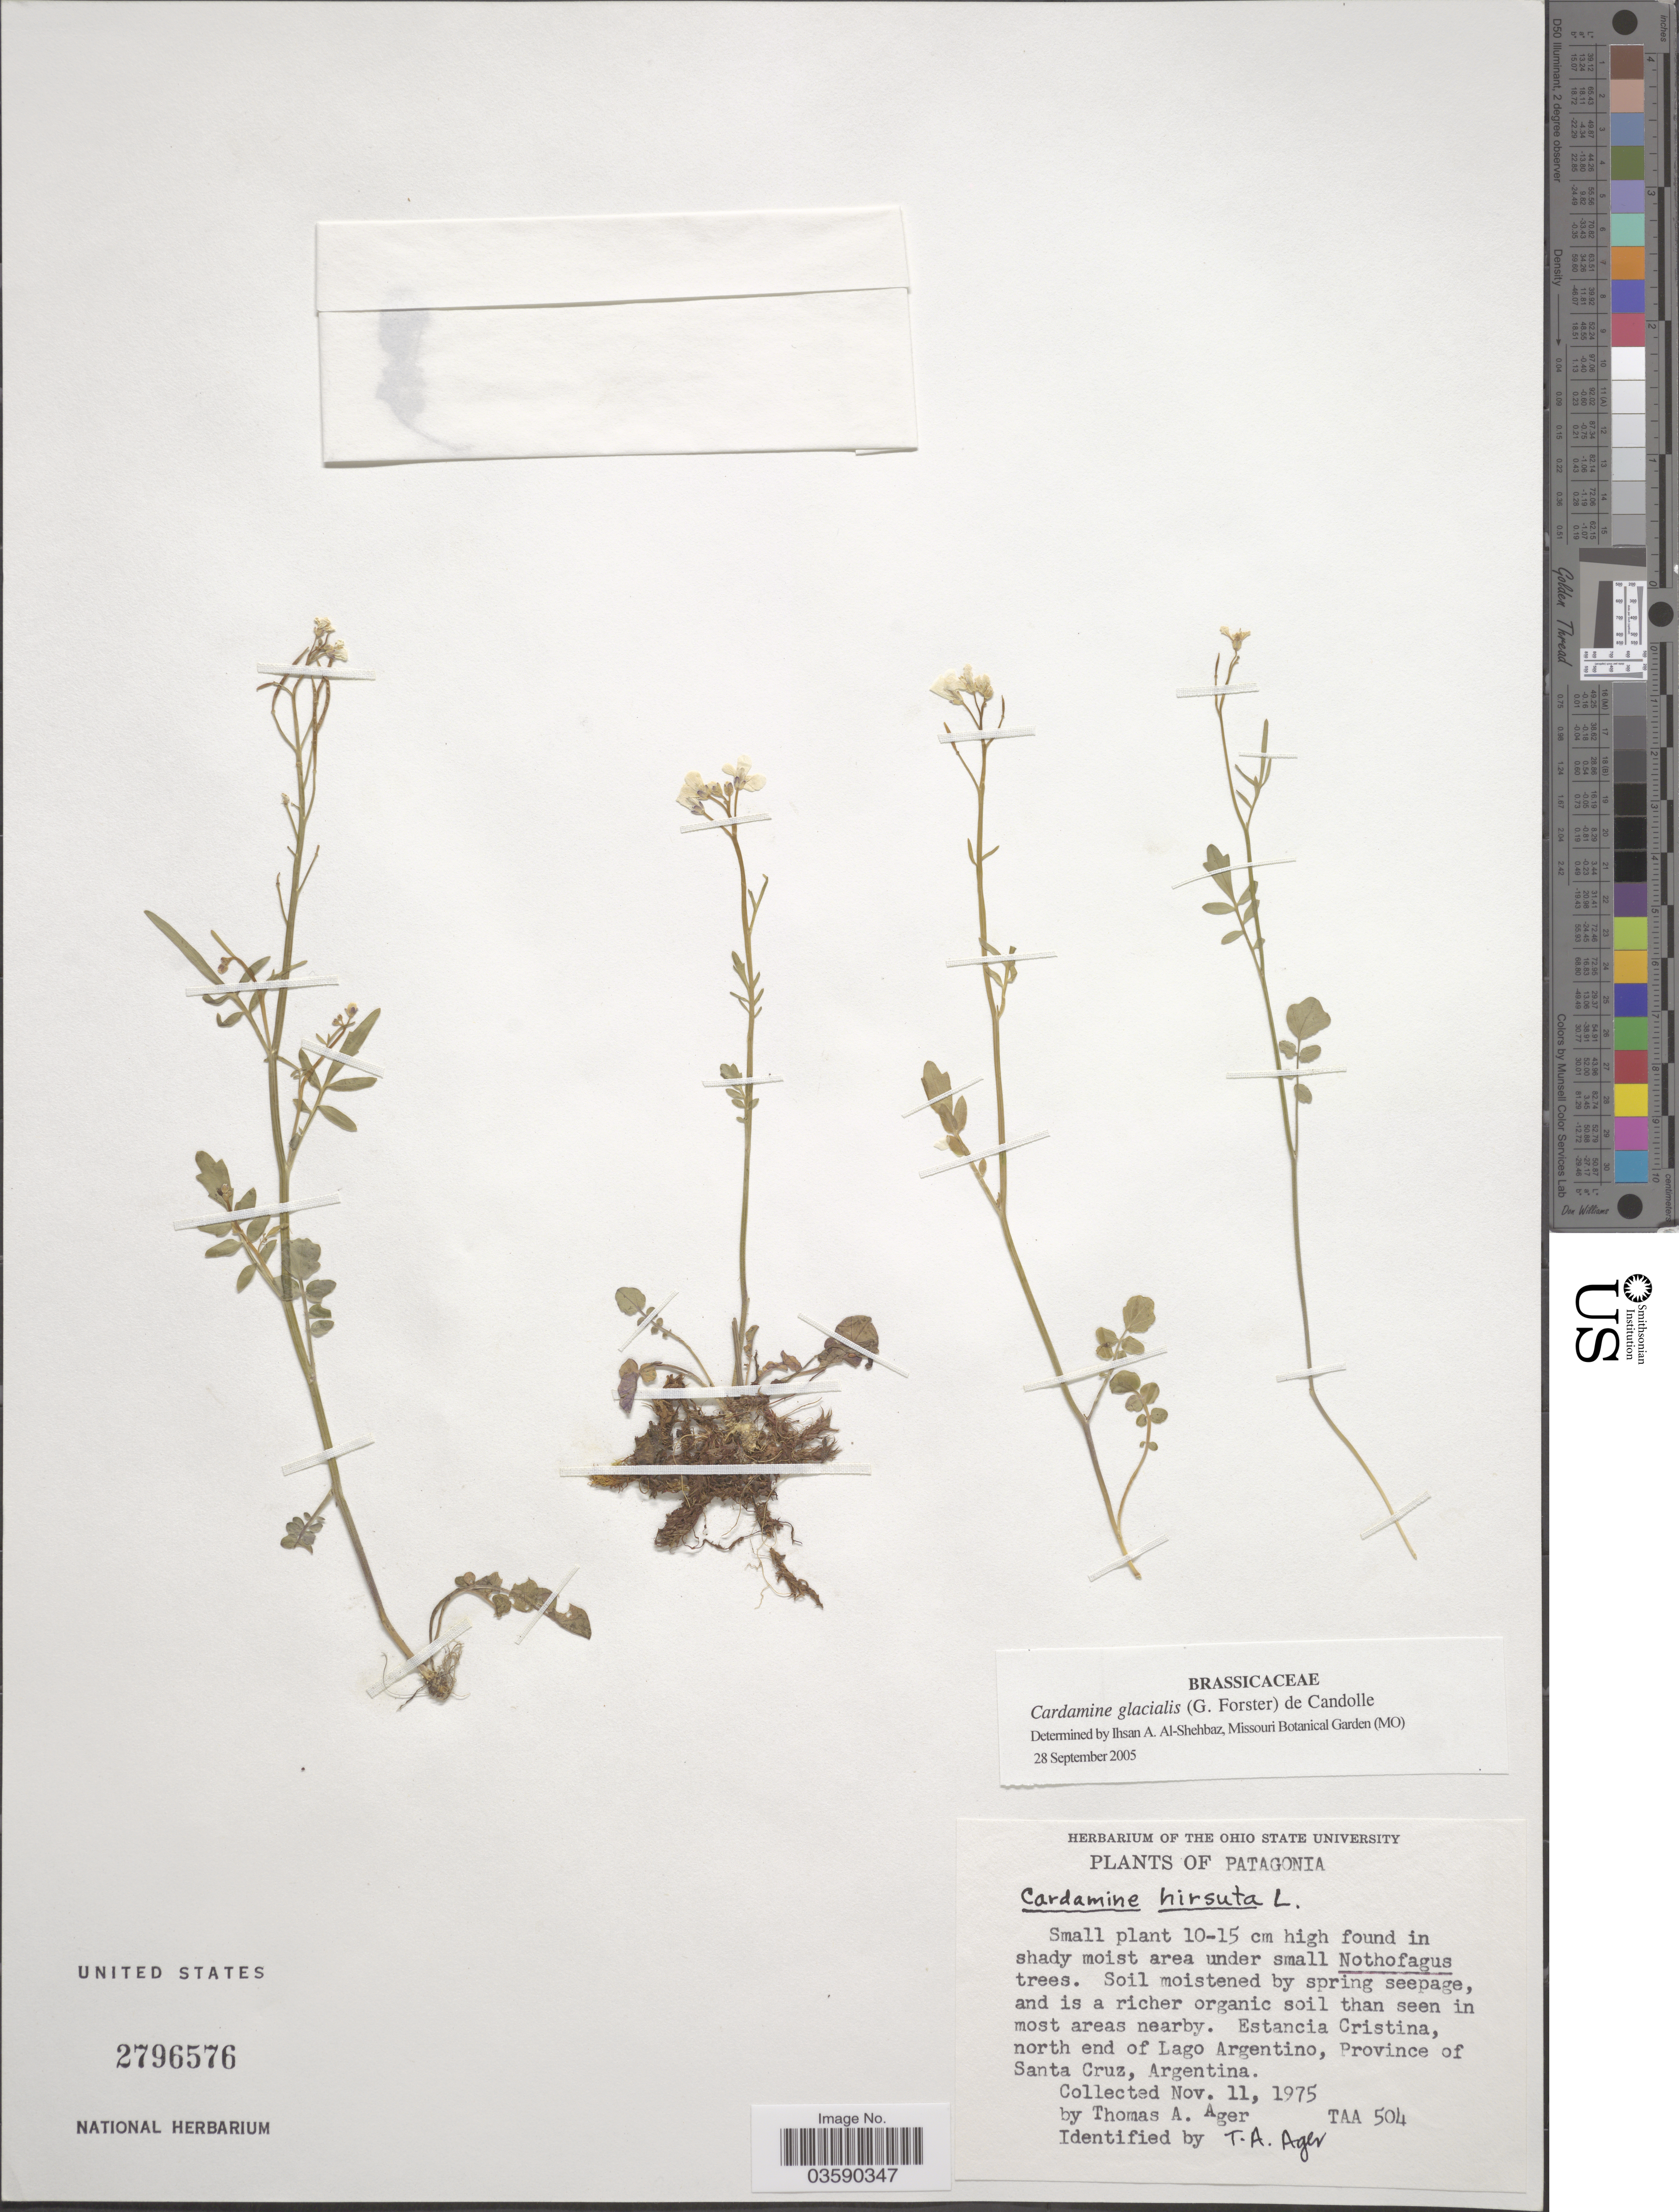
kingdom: Plantae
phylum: Tracheophyta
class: Magnoliopsida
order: Brassicales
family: Brassicaceae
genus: Cardamine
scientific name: Cardamine glacialis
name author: DC.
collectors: T. A. Ager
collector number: TAA 504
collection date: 1975-11-11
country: Argentina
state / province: Santa Cruz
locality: Patagonia, Estancia Cristina, north end of Lago Argentino.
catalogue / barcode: US 2796576